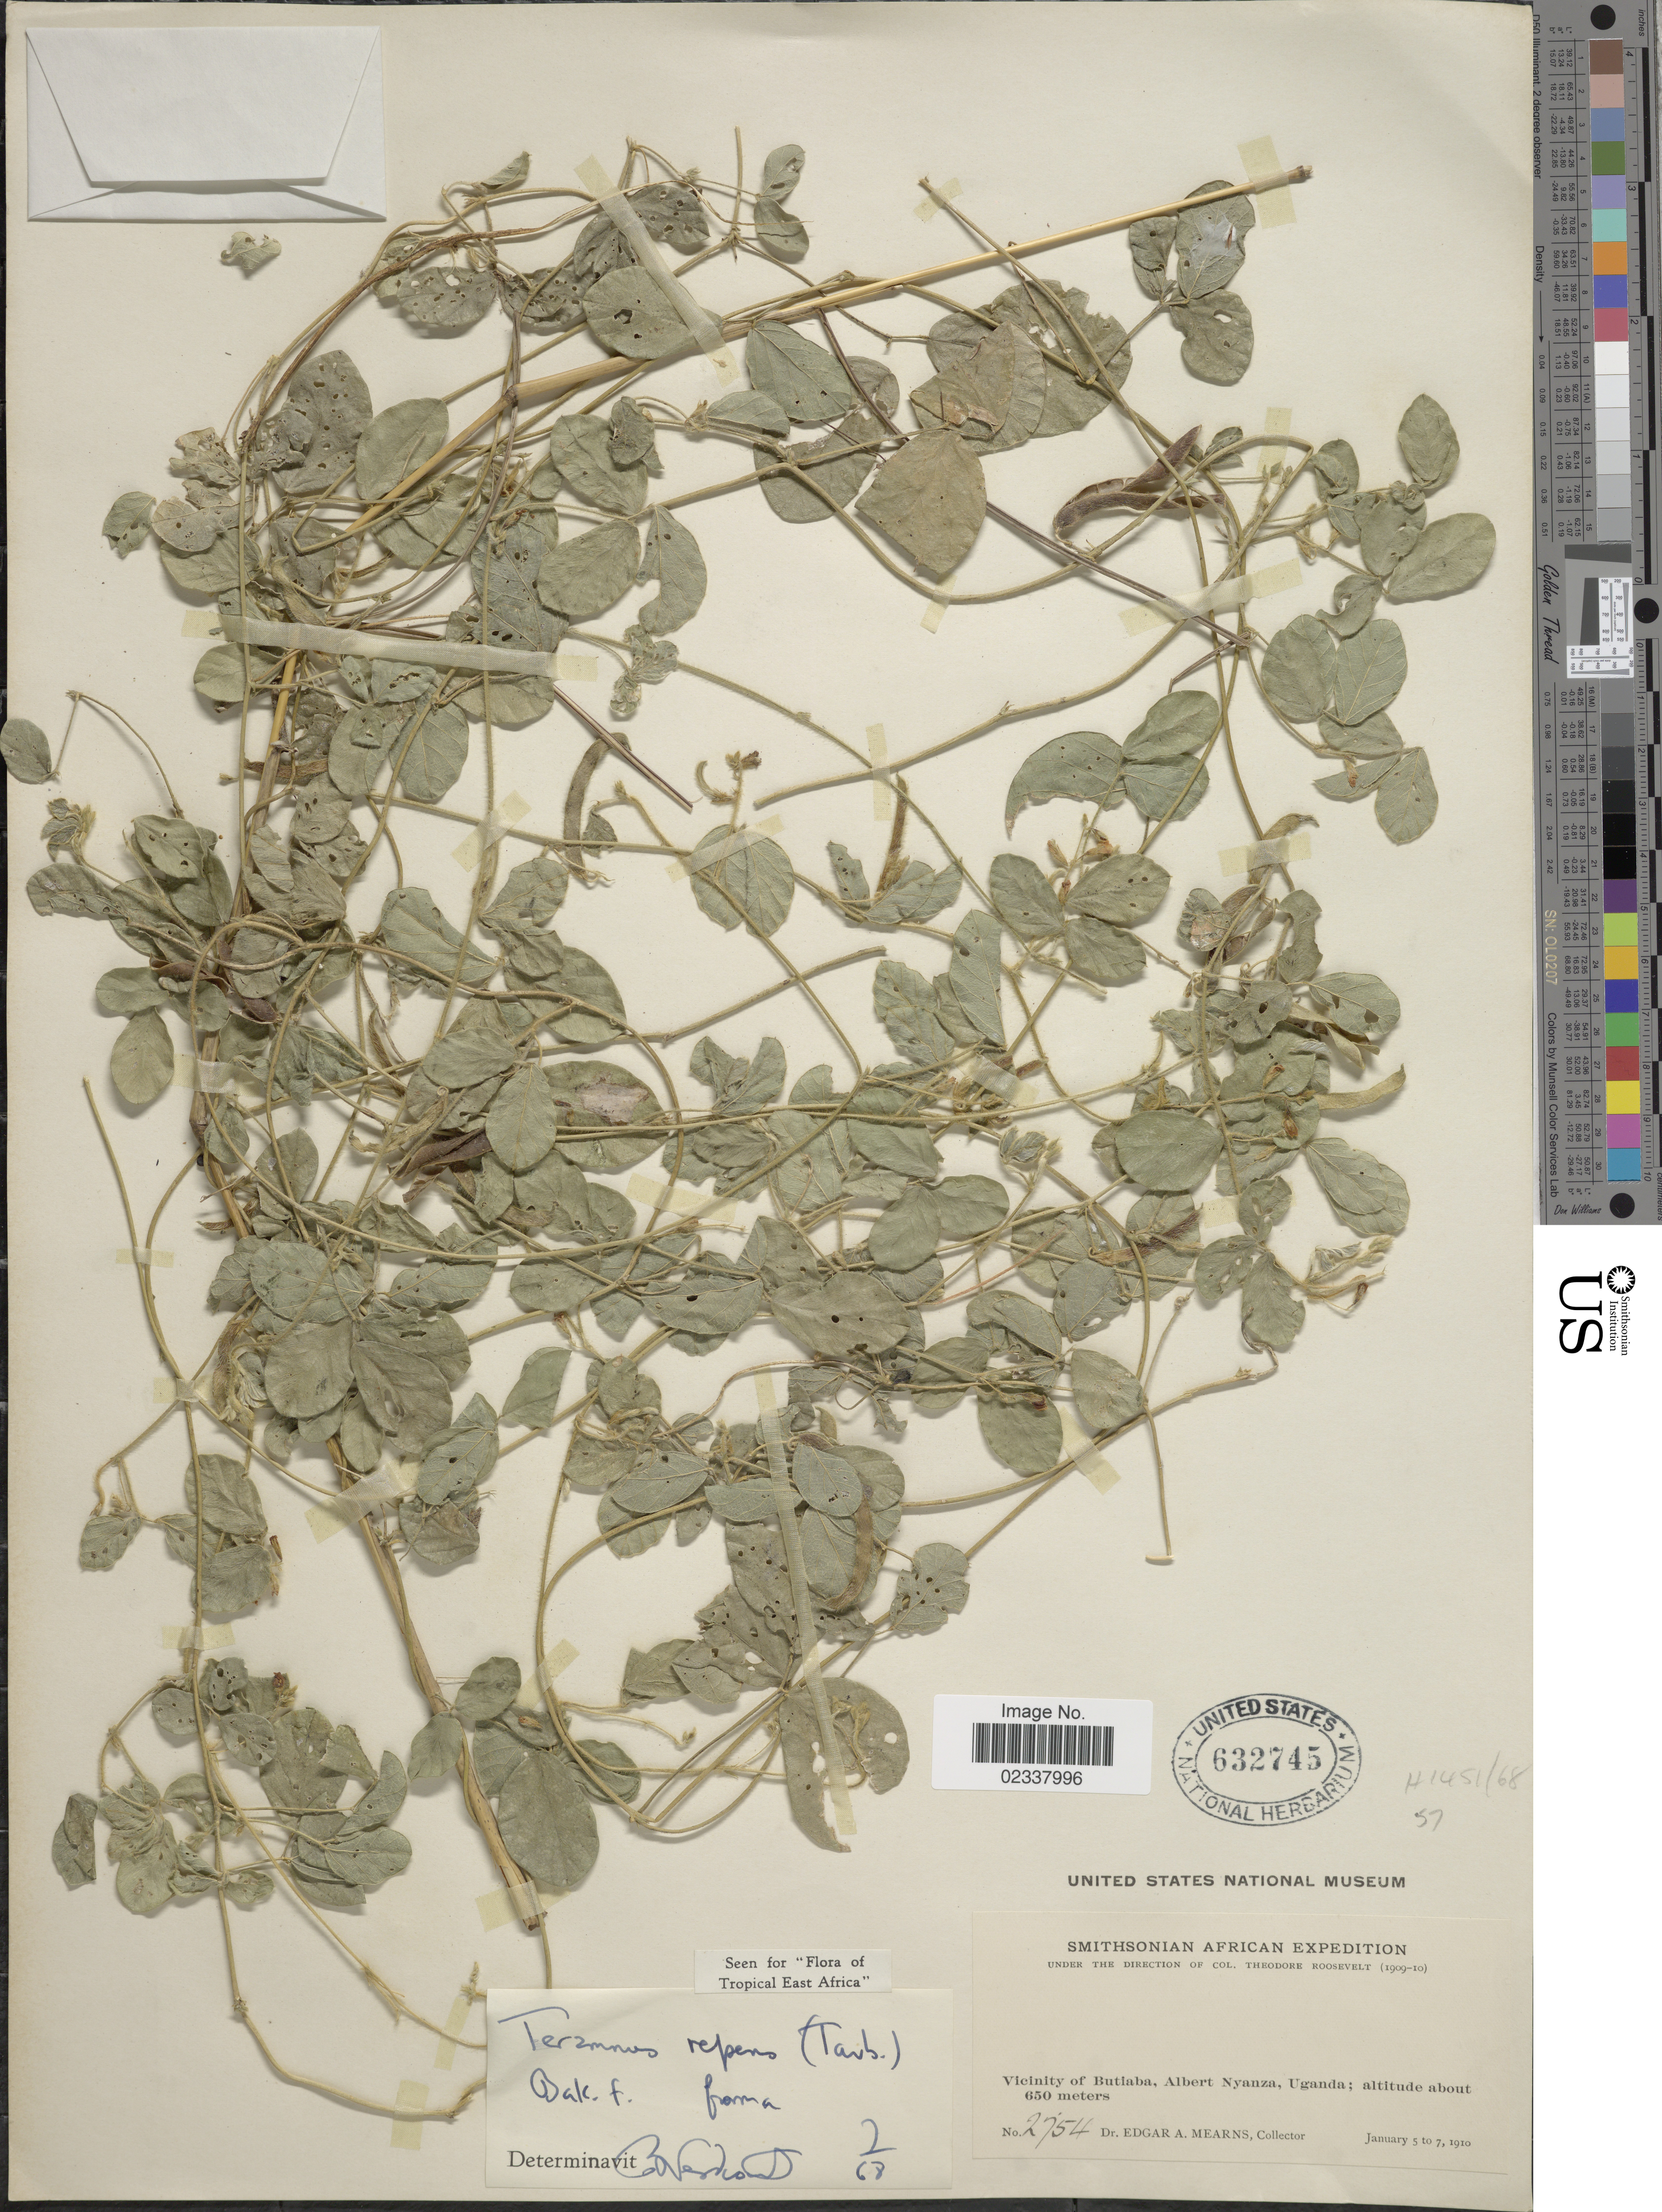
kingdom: Plantae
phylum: Tracheophyta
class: Magnoliopsida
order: Fabales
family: Fabaceae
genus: Teramnus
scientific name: Teramnus repens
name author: (Taub.) Baker f.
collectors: E. A. Mearns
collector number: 2754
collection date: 1910-01-05/1910-01-07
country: Uganda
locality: Vicinity of Butiaba, Albert Nyanza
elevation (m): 650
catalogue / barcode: US 632745